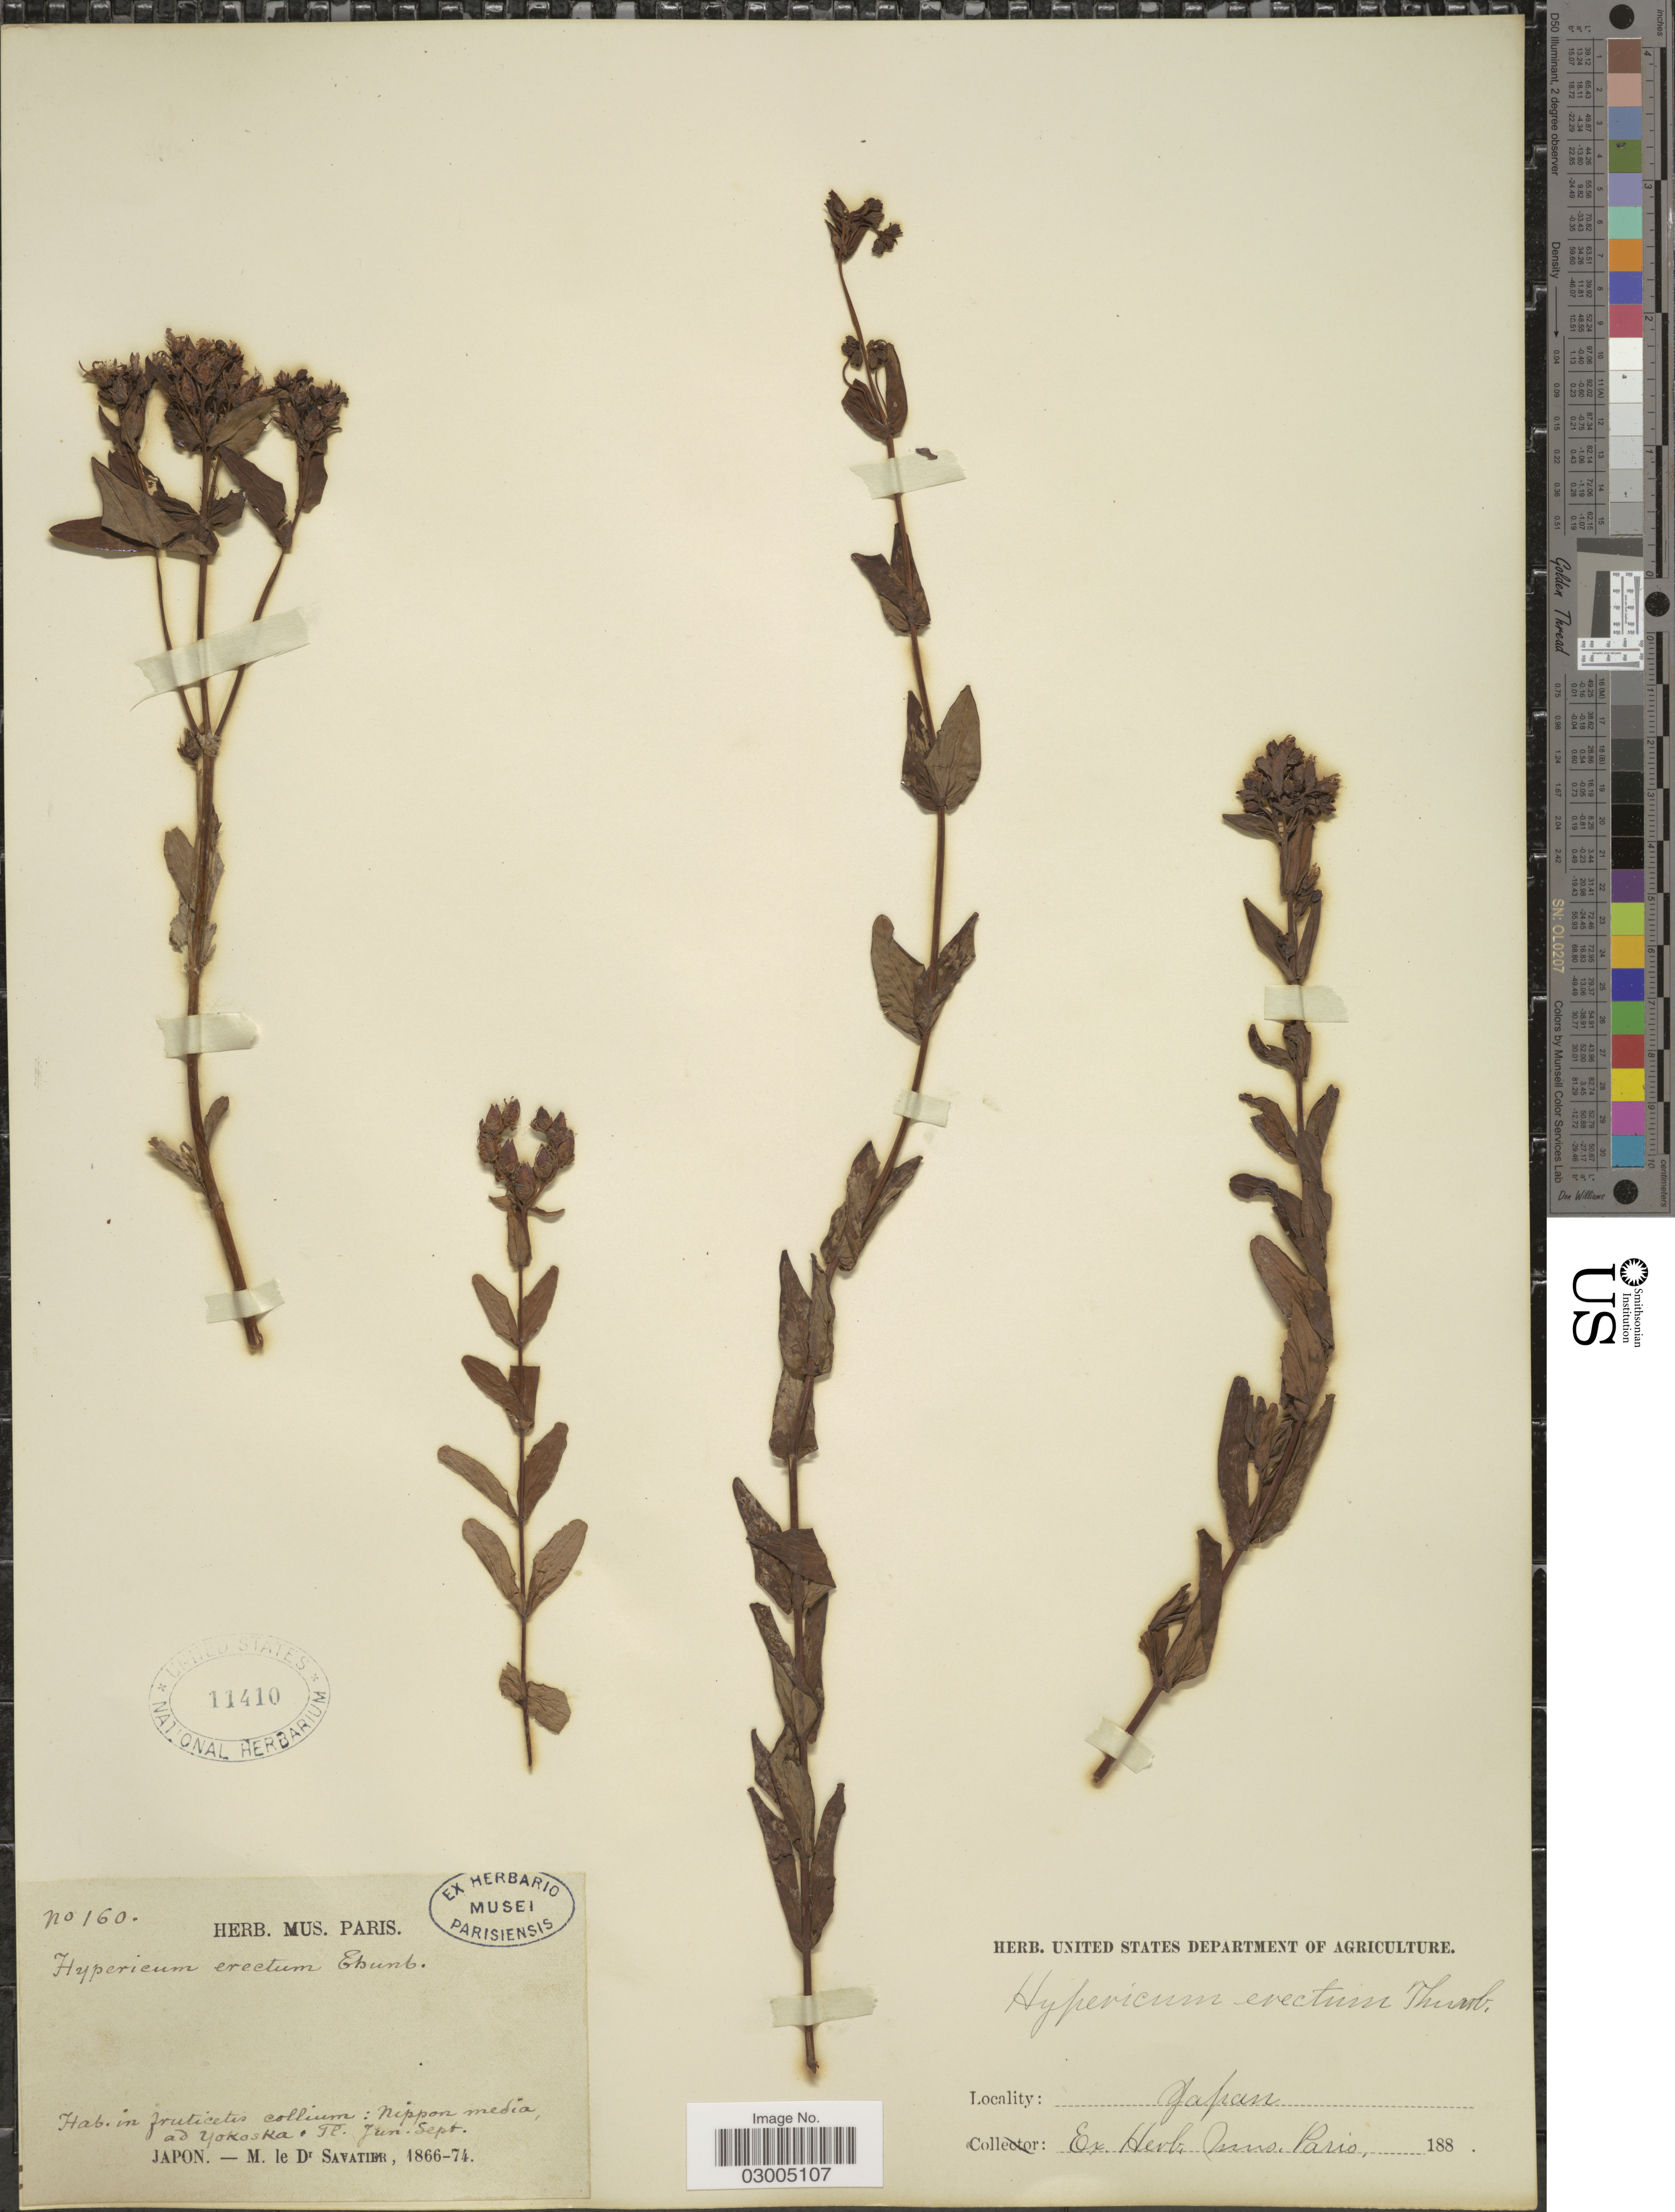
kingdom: Plantae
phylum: Tracheophyta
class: Magnoliopsida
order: Malpighiales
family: Hypericaceae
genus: Hypericum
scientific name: Hypericum erectum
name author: Thunb.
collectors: M. D' Savatier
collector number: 160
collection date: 1866-06/1874-09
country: Japan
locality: Nippon media, ad Yokaska.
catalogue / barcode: US 11410